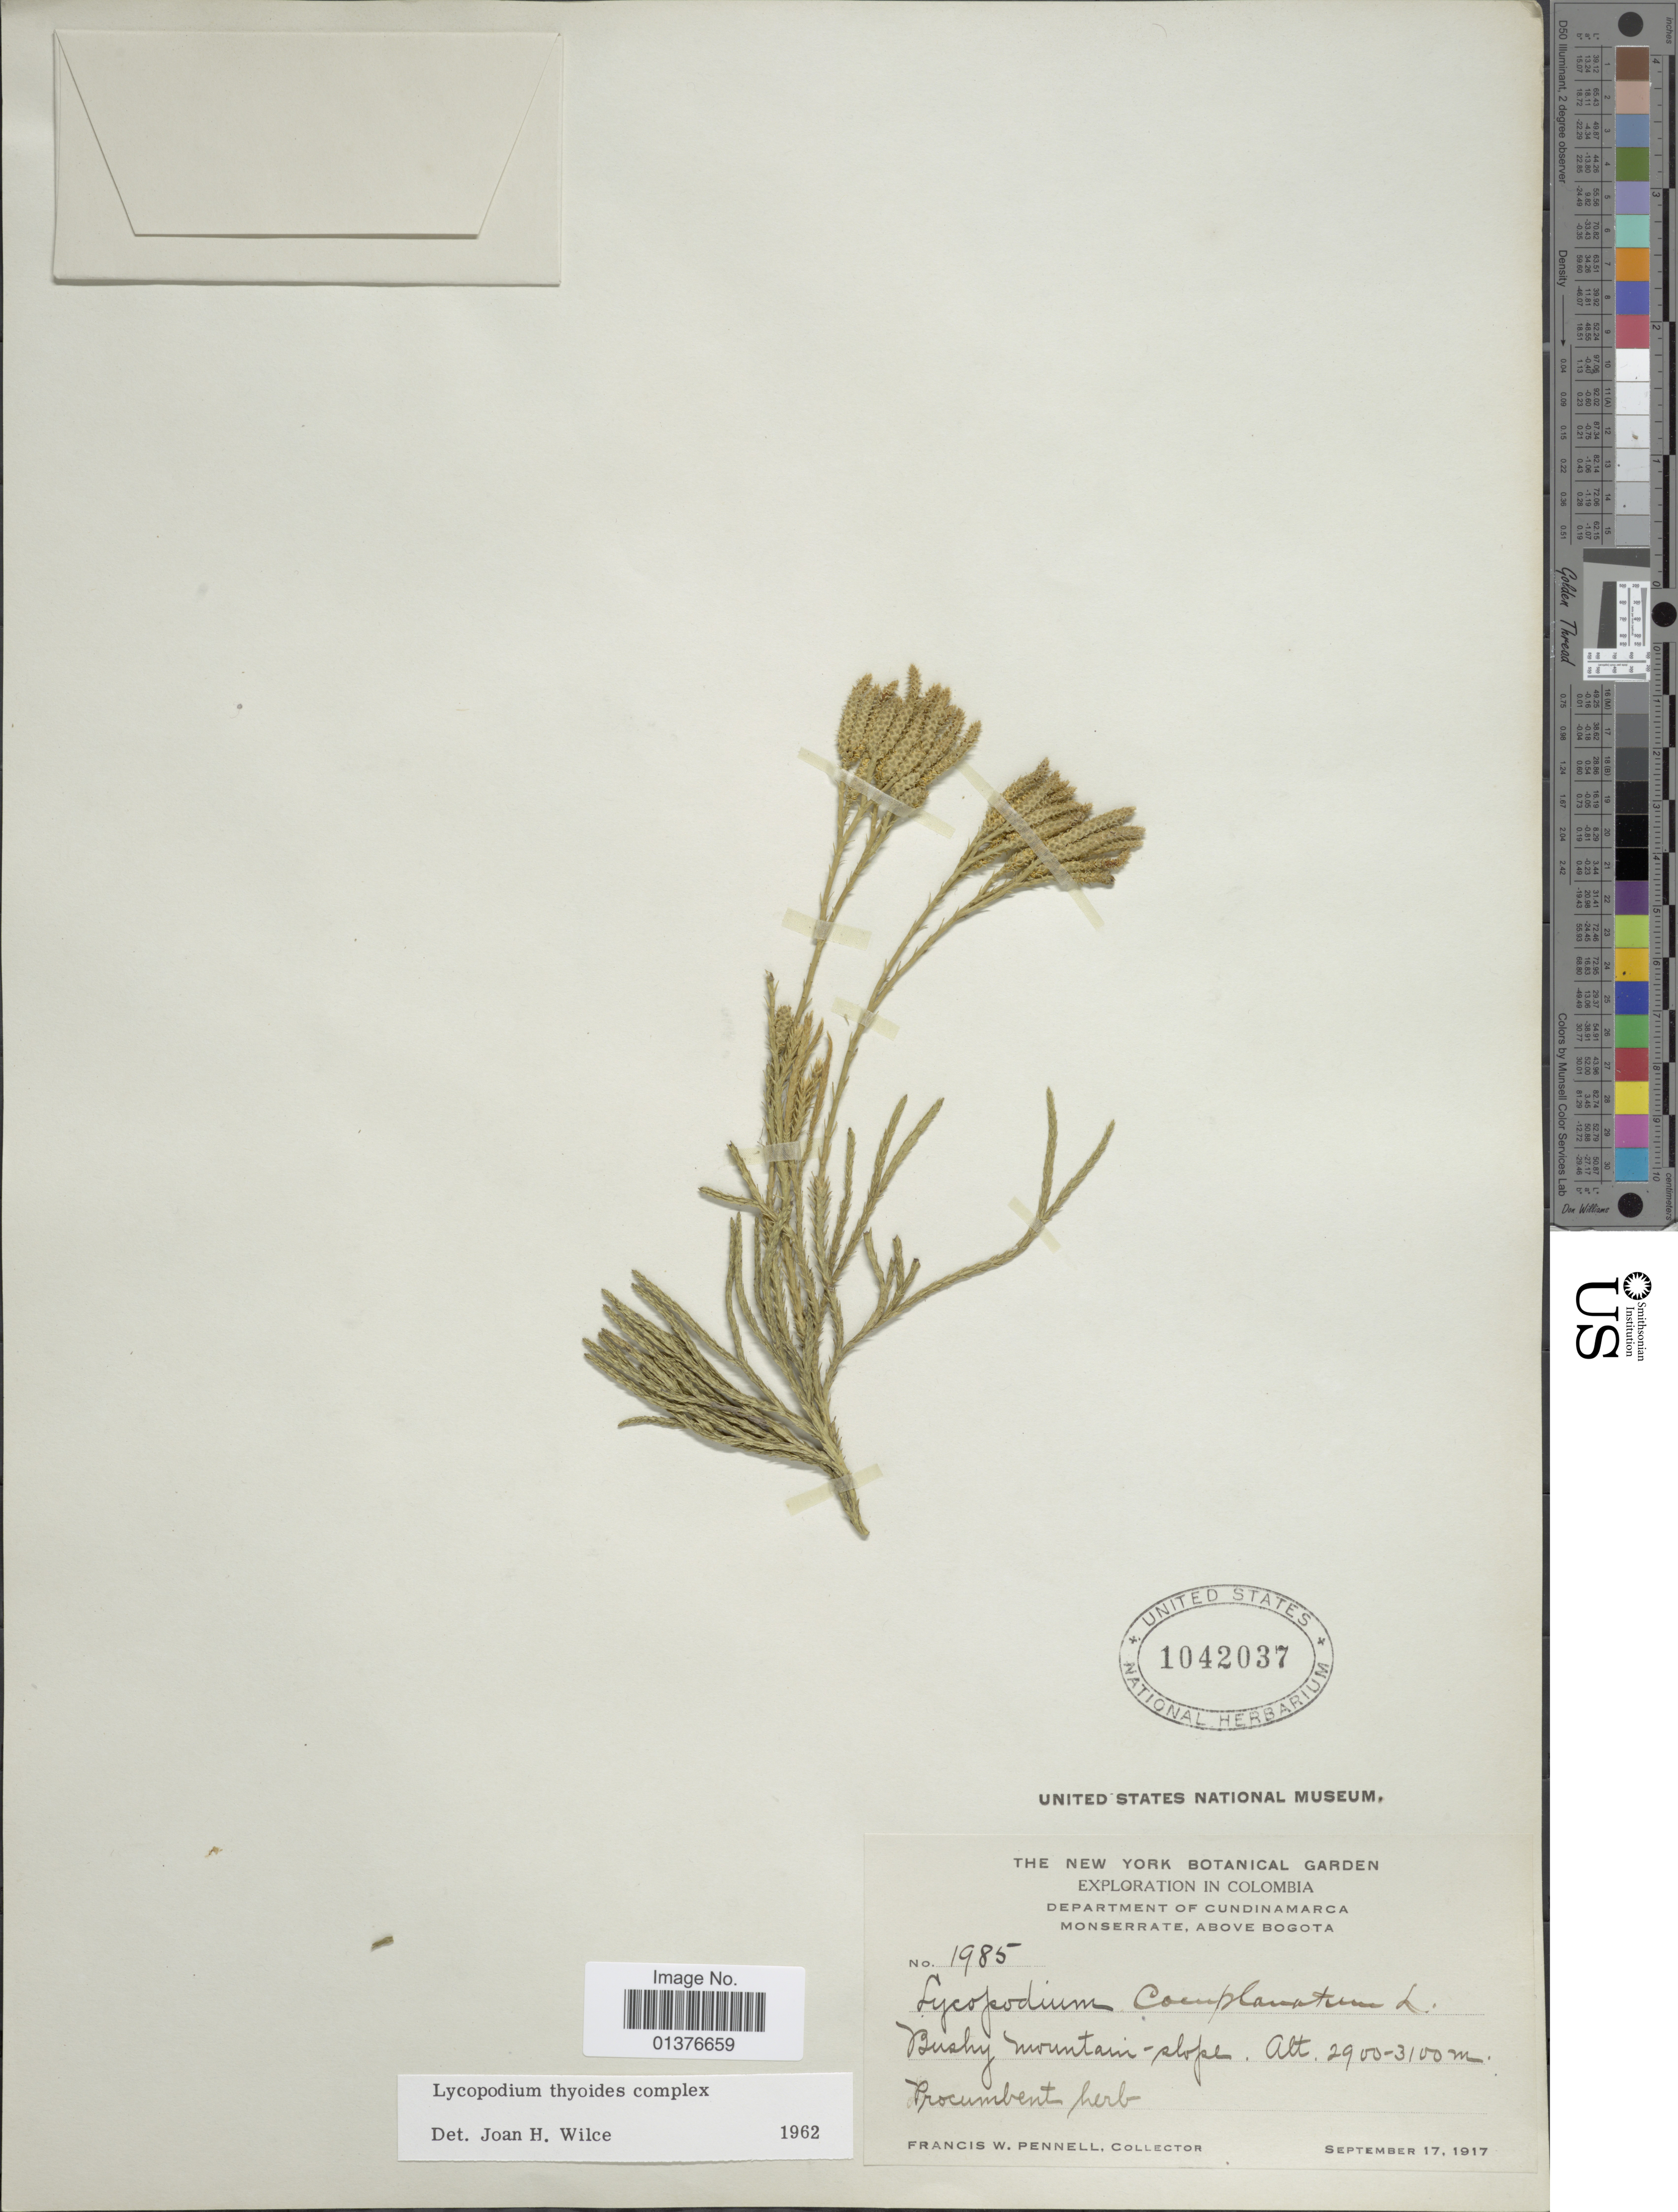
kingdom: Plantae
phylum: Tracheophyta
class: Lycopodiopsida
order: Lycopodiales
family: Lycopodiaceae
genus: Diphasiastrum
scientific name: Diphasiastrum thyoides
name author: (Humb. & Bonpl. ex Willd.) Holub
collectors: F. W. Pennell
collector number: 1985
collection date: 1917-09-17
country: Colombia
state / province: Boyacá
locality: Monserrate, above Bogota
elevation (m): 2900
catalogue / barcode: US 1042037